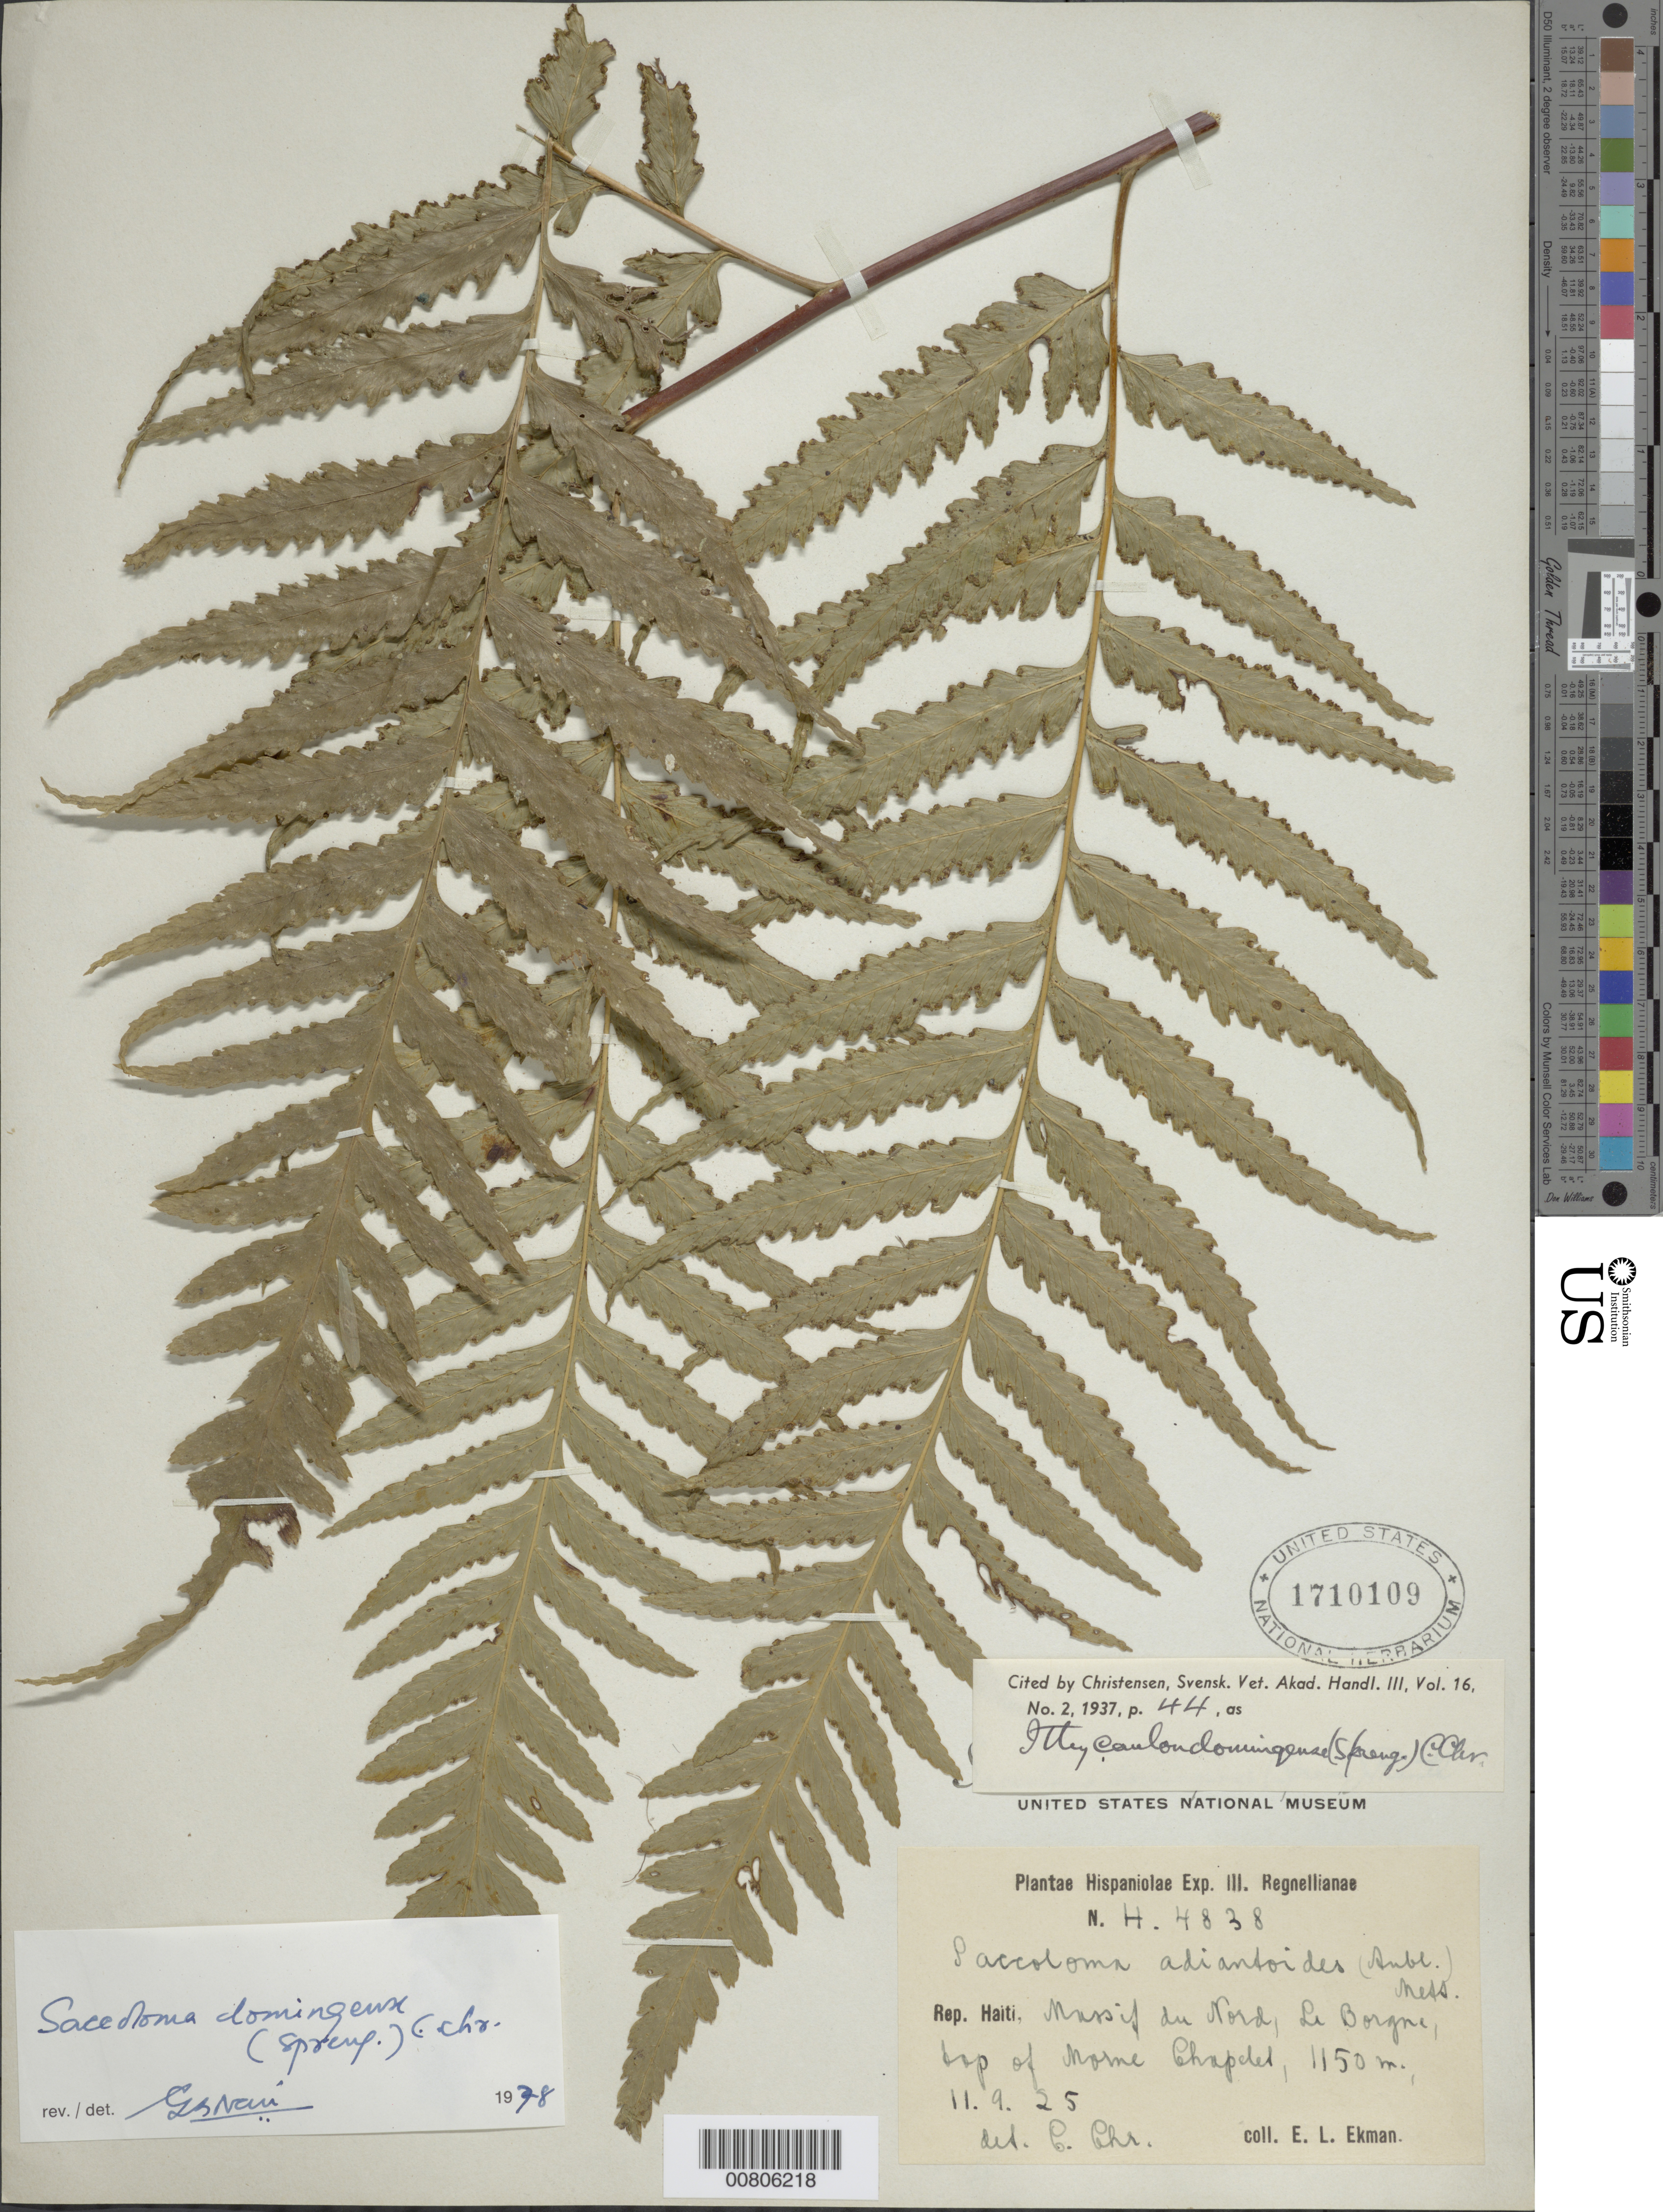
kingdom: Plantae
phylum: Tracheophyta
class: Polypodiopsida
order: Polypodiales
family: Saccolomataceae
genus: Saccoloma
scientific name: Saccoloma domingense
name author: (Spreng.) C. Chr.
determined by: Nair, G. B.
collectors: E. L. Ekman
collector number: H 4838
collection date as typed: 11 Sep 1925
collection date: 1925-09-11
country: Haiti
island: Hispaniola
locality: Massif du Nord, Le Borgne, top of Morne Chapelet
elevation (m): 1150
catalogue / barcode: US 1710109